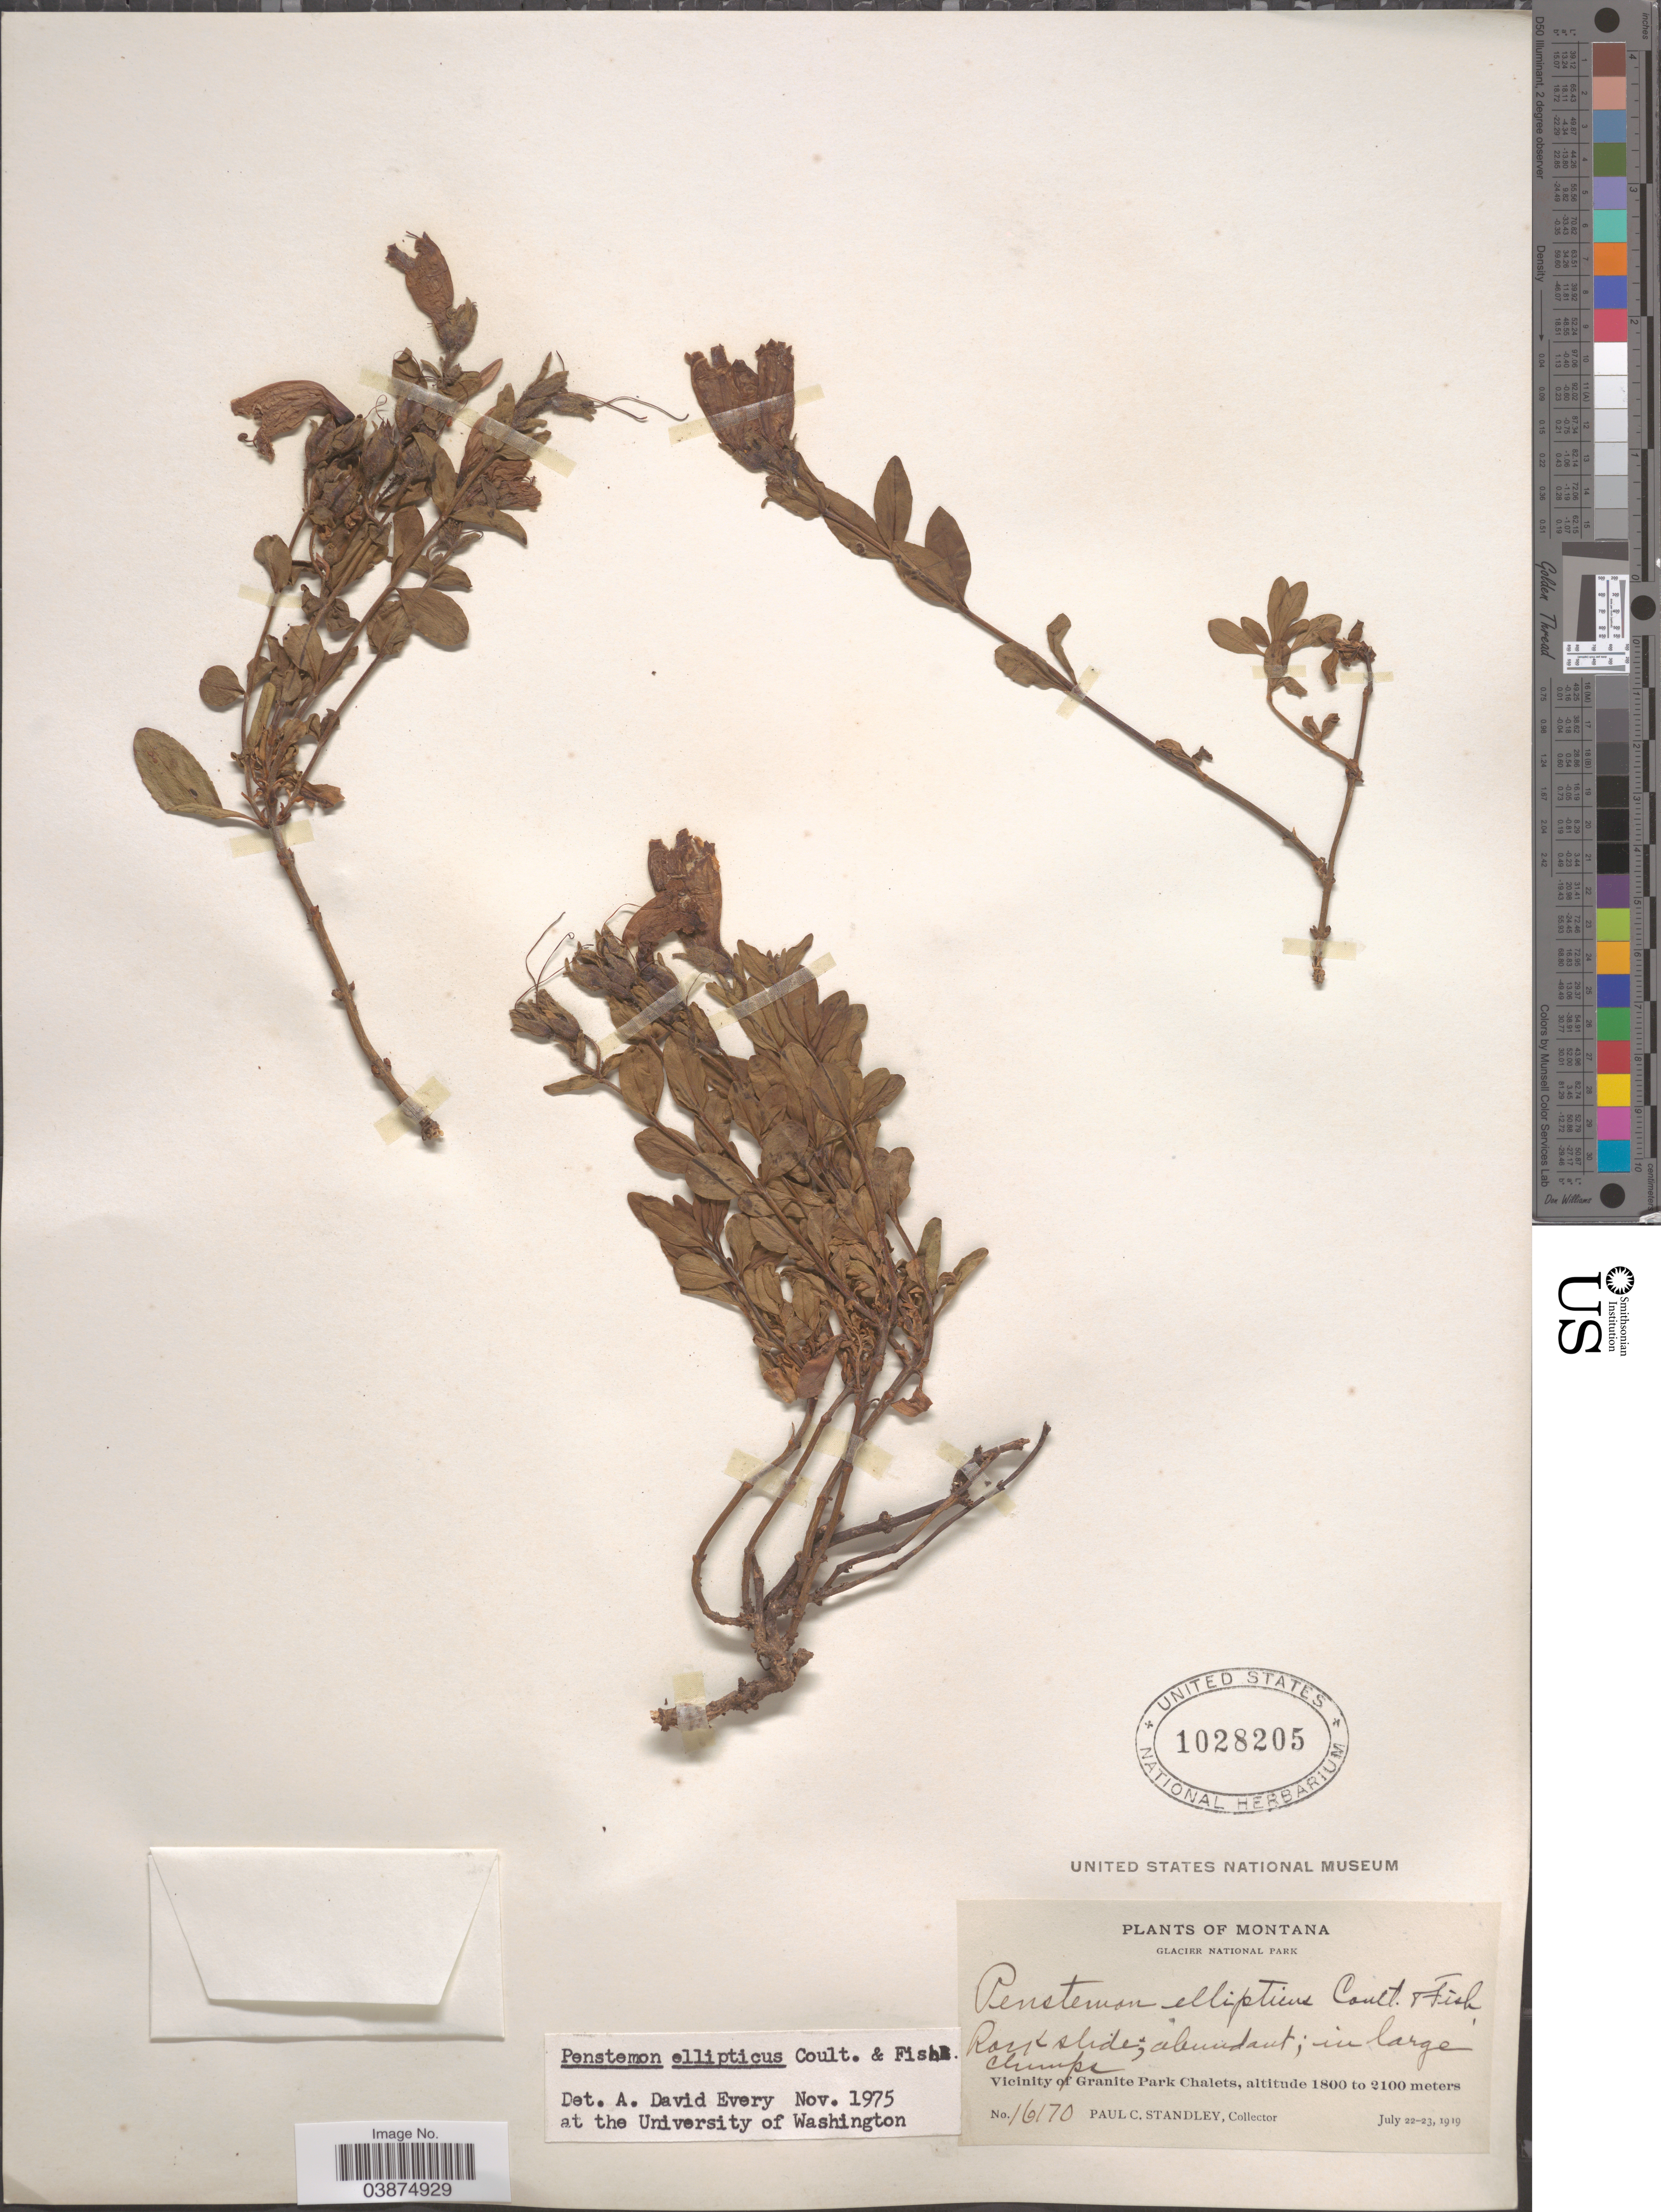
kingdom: Plantae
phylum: Tracheophyta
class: Magnoliopsida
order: Lamiales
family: Plantaginaceae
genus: Penstemon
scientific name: Penstemon ellipticus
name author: Greene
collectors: P. C. Standley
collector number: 16170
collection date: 1919-07-22/1919-07-23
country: United States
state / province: Montana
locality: Glacier National Park. Vicinity of Granite Park Chalets.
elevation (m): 1800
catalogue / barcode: US 1028205